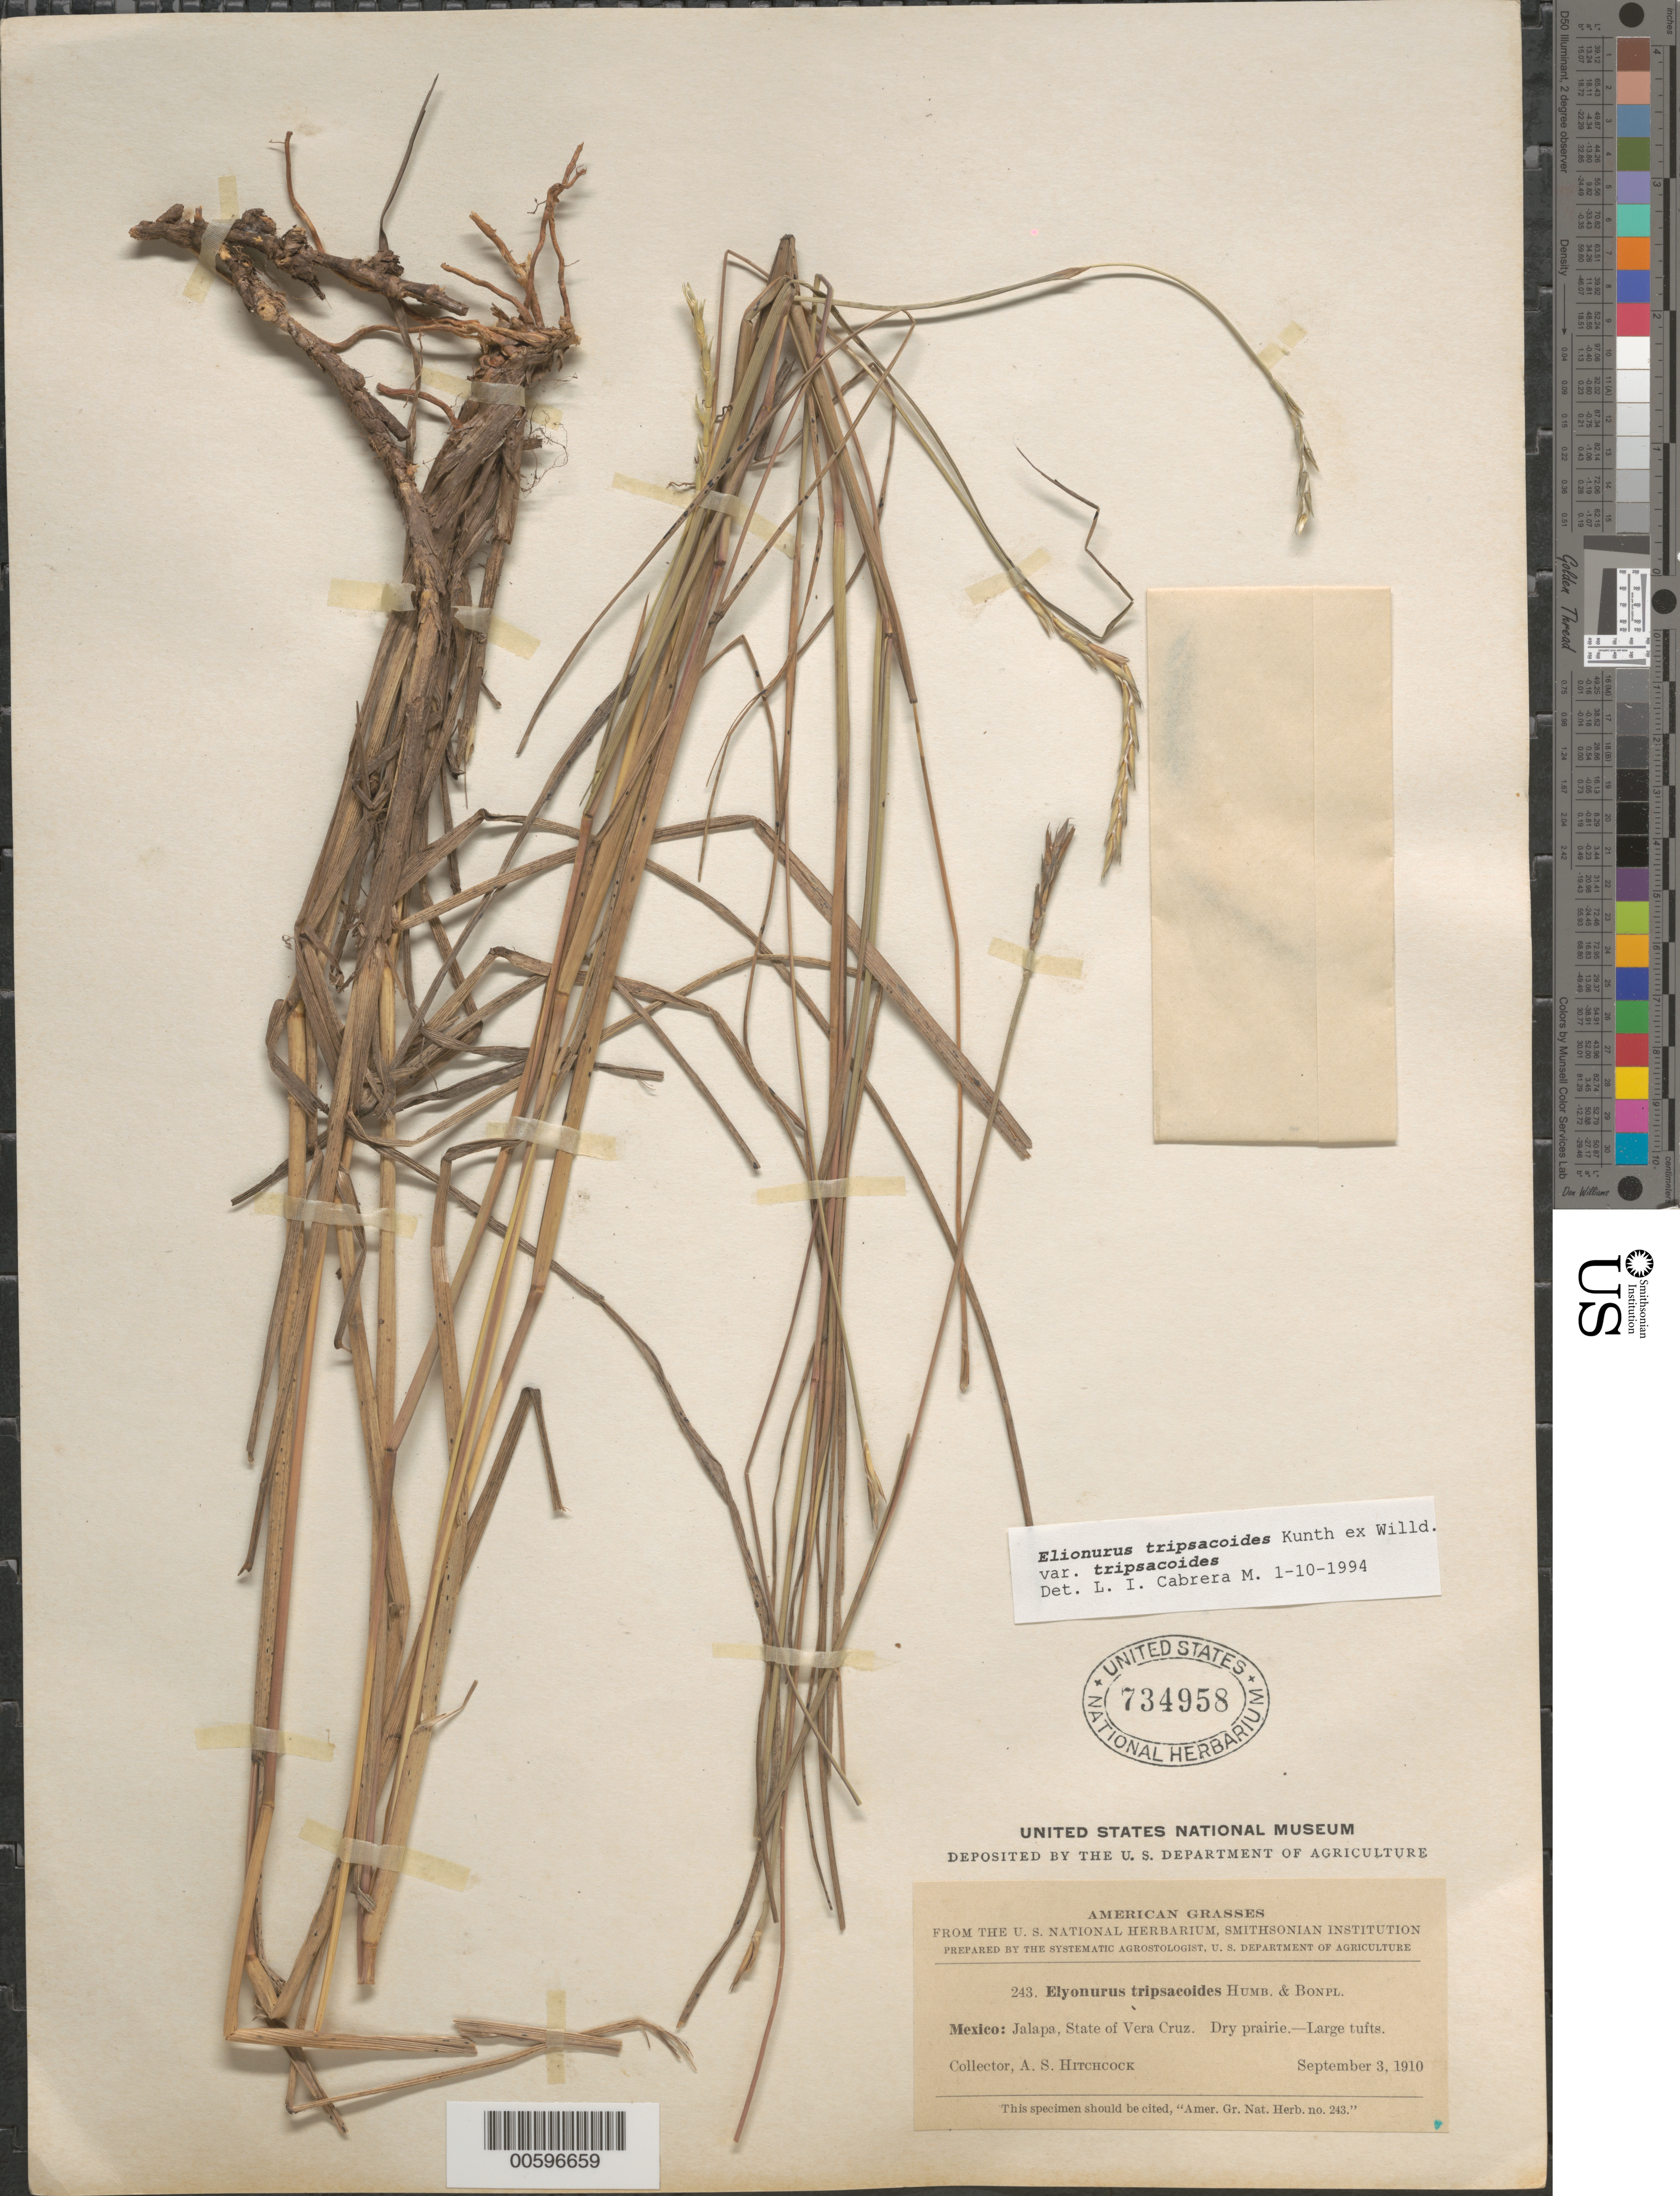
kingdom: Plantae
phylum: Tracheophyta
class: Liliopsida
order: Poales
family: Poaceae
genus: Elionurus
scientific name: Elionurus tripsacoides var. tripsacoides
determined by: Cabrera M., L. I.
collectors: A. S. Hitchcock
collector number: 243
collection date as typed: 3 Sep 1910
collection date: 1910-09-03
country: Mexico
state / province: Veracruz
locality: Jalapa.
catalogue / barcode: US 734958